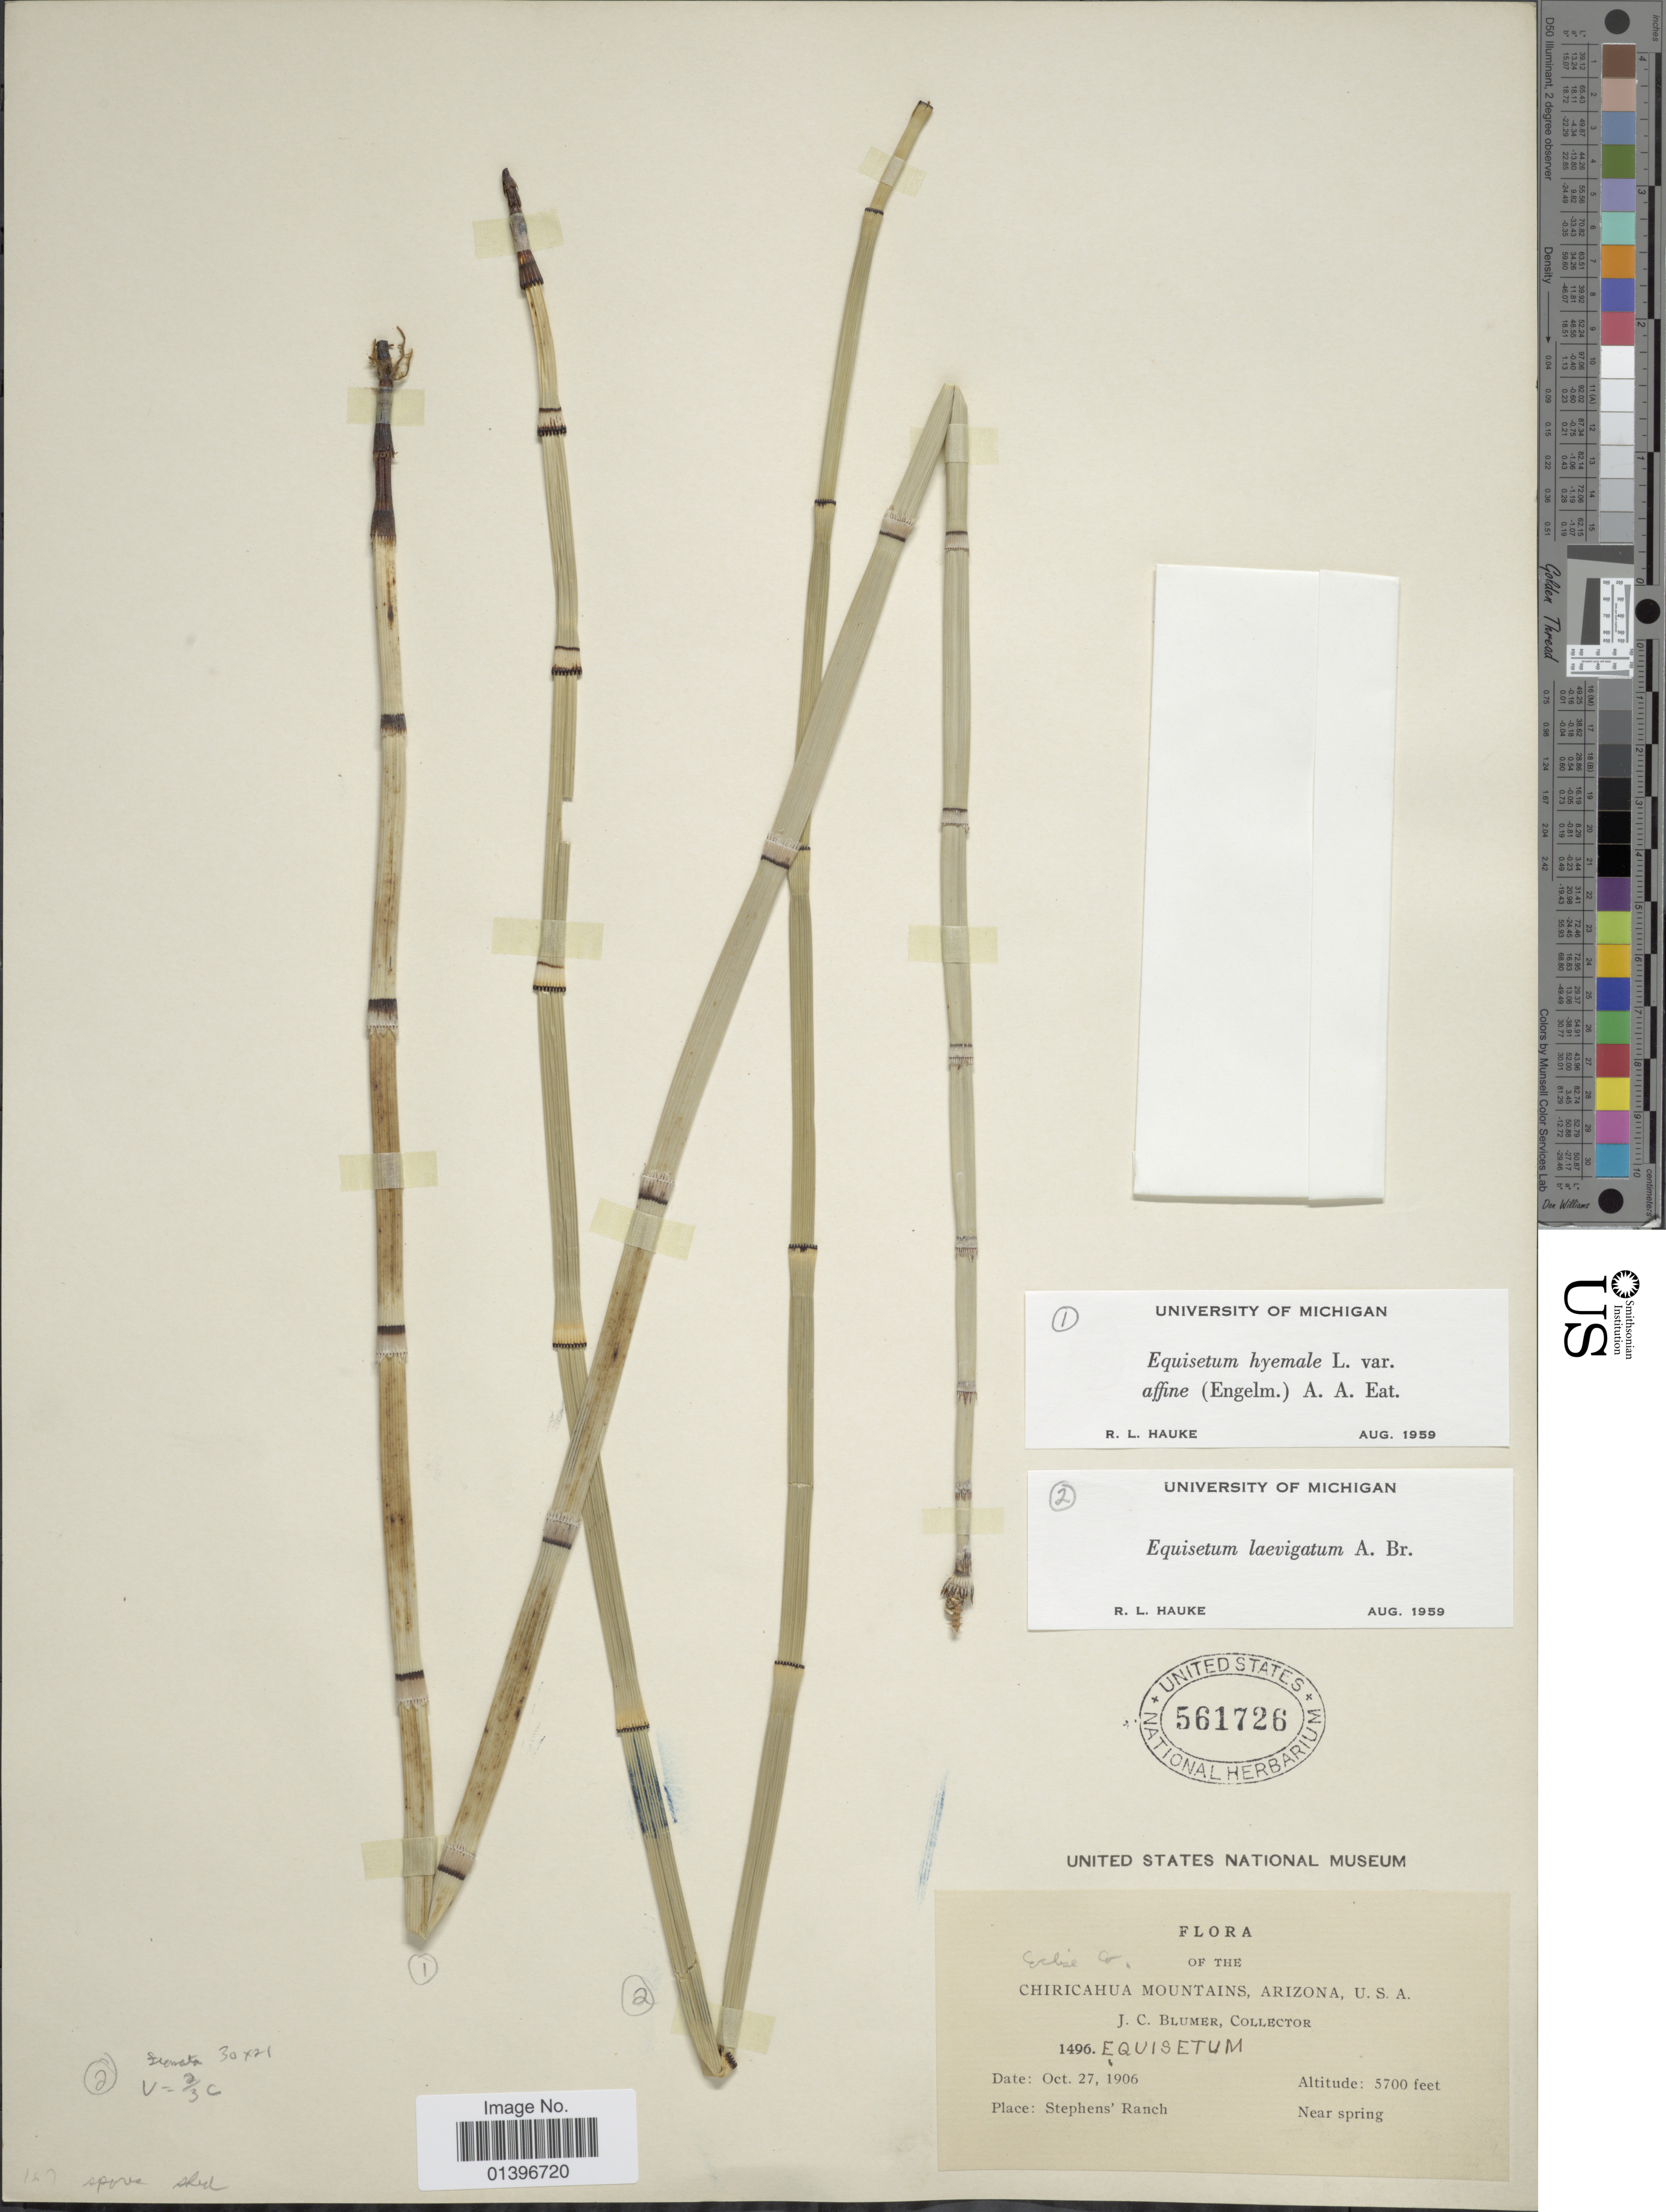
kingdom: Plantae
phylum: Tracheophyta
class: Polypodiopsida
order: Equisetales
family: Equisetaceae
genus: Equisetum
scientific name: Equisetum laevigatum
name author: A. Braun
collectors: J. C. Blumer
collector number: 1496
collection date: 1906-10-27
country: United States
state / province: Arizona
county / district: Cochise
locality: Chiricahua Mountains, Cochise Co. Stephen's Ranch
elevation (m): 1737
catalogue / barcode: US 561726